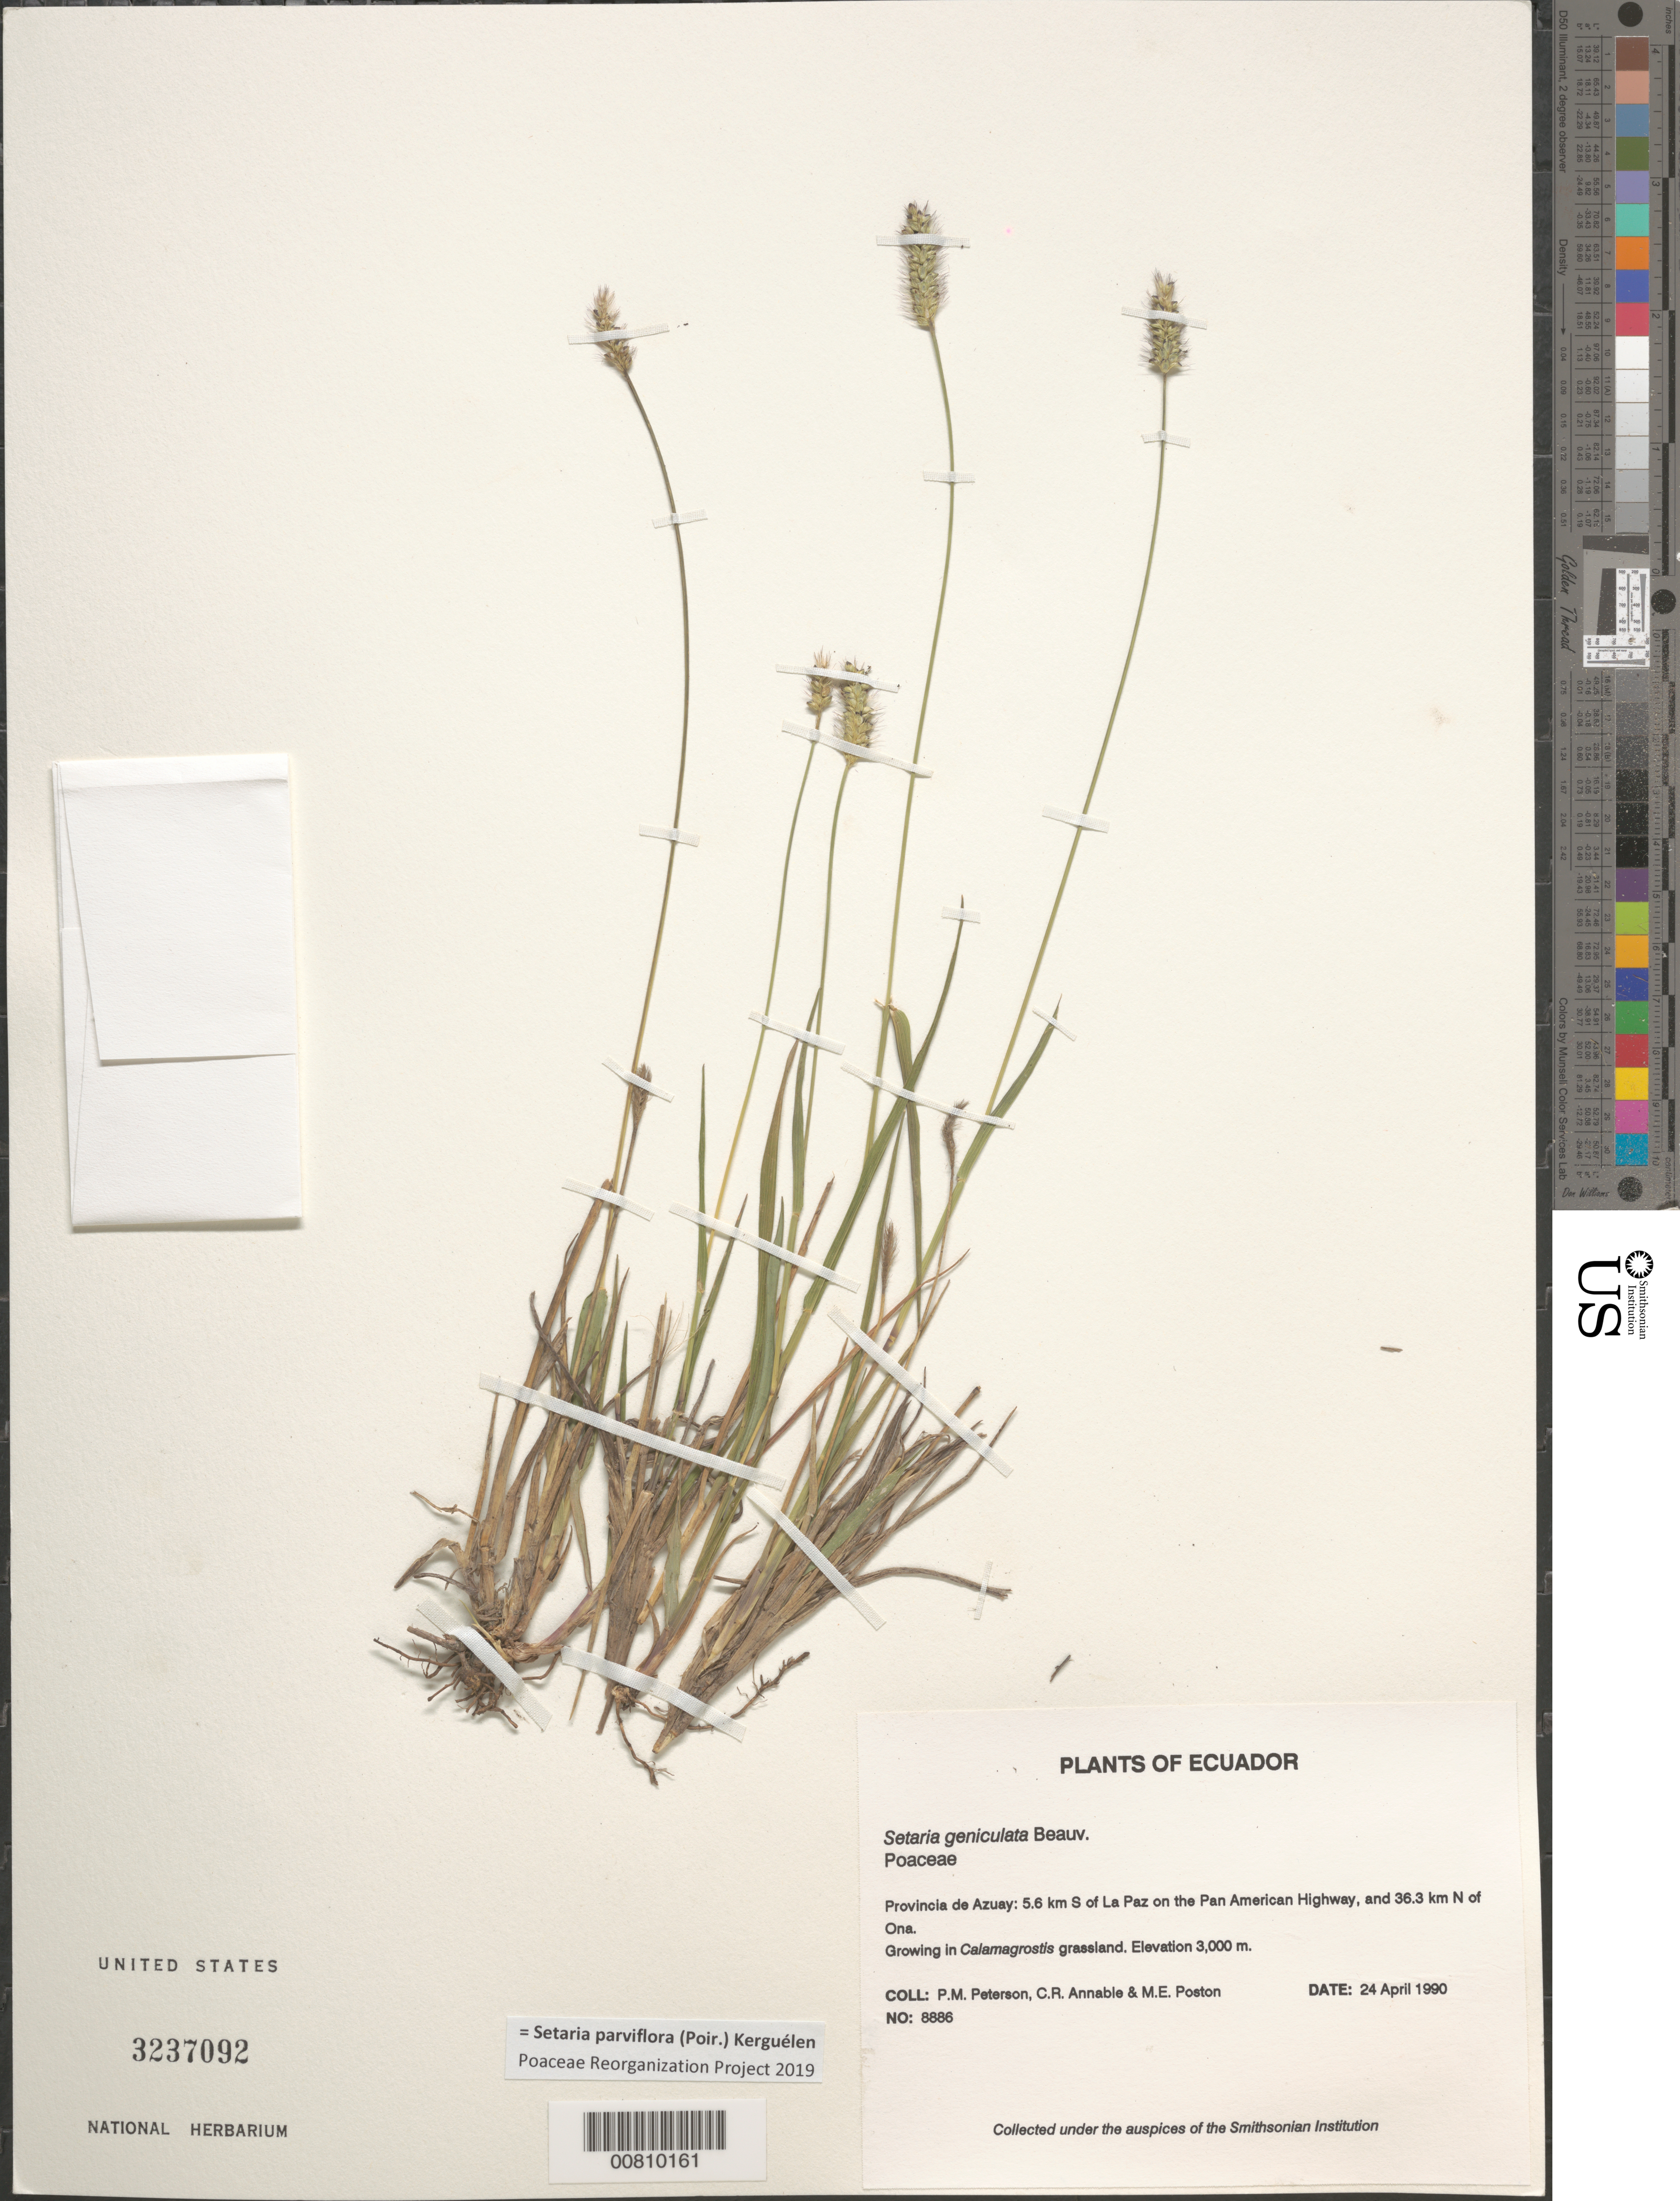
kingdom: Plantae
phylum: Tracheophyta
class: Liliopsida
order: Poales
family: Poaceae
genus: Setaria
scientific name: Setaria parviflora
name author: (Poir.) Kerguélen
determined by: Poaceae Reorganization Project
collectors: P. M. Peterson, C. R. Annable & M. Poston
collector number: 08886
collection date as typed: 24 Apr 1990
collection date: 1990-04-24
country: Ecuador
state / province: Azuay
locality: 5.6 km S of La Paz on the Pan American Highway, and 36.3 km N of Ona.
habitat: Growing in Calamagrostis grassland.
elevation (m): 3000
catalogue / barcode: US 3237092